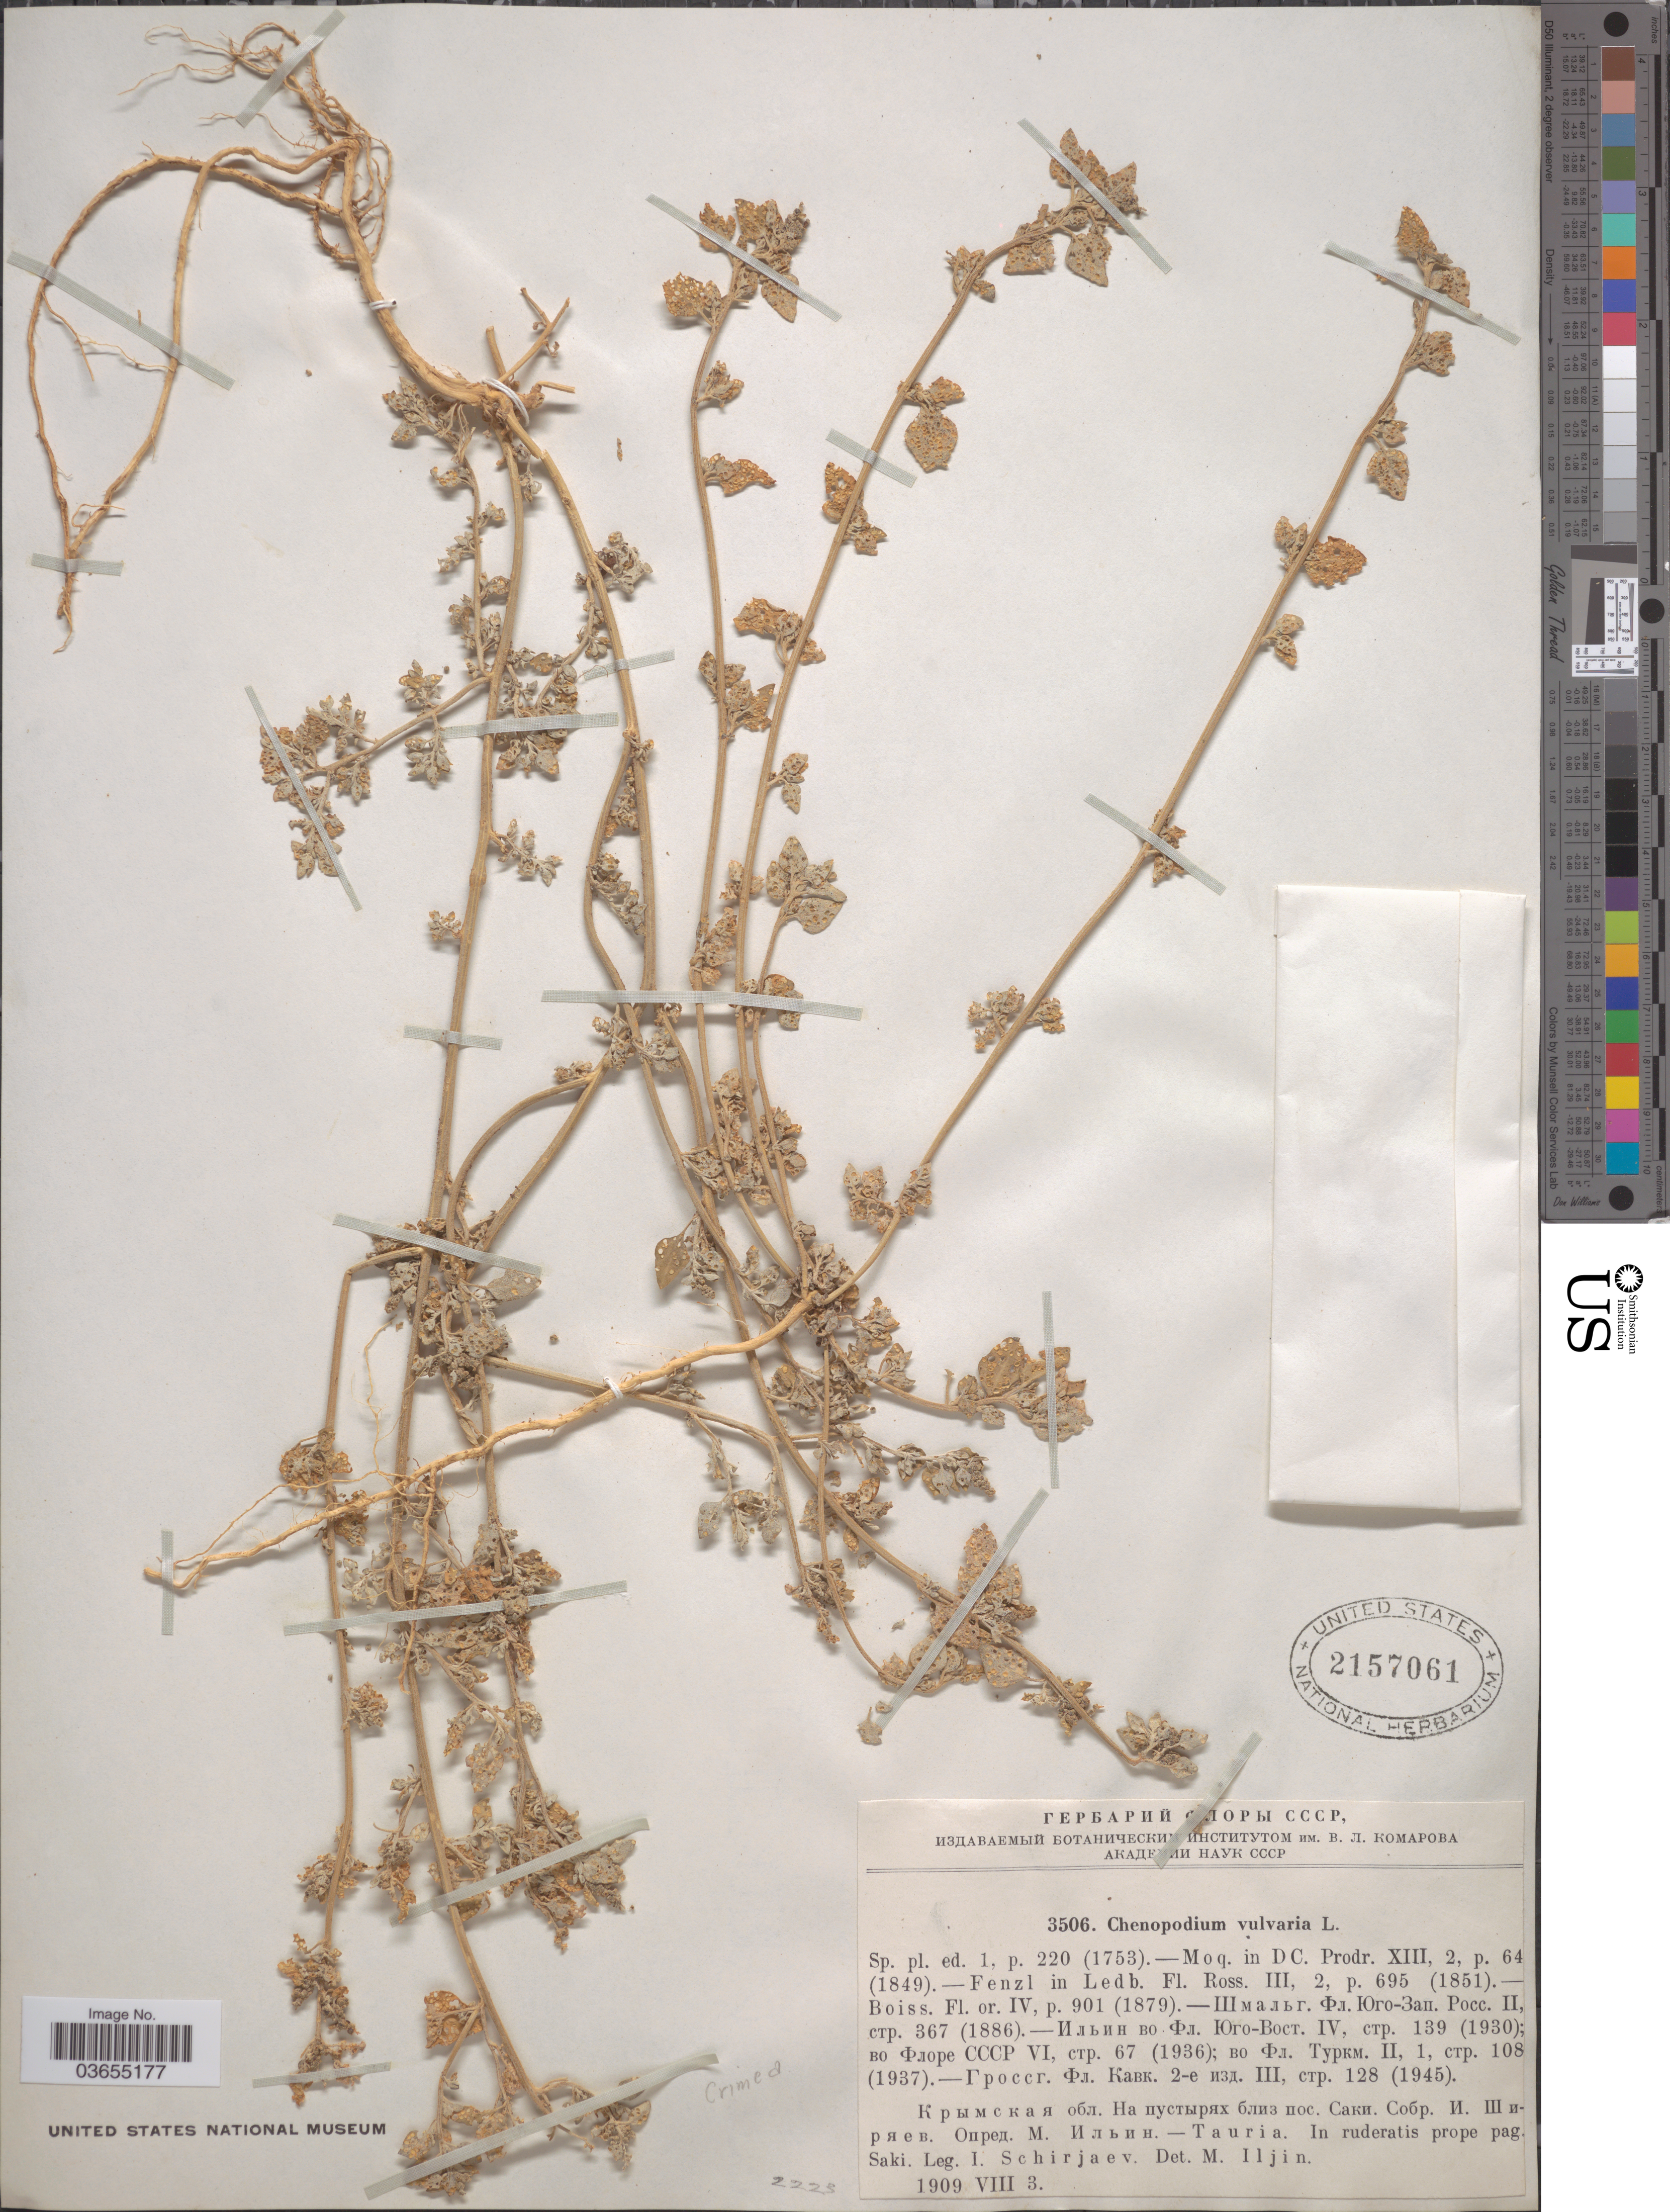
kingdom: Plantae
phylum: Tracheophyta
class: Magnoliopsida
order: Caryophyllales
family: Amaranthaceae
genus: Chenopodium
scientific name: Chenopodium vulvaria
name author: L.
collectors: I. Schirjaev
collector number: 3506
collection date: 1909-08-03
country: Ukraine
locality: Tauria. In ruderatis prope pag. Saki.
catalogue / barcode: US 2157061